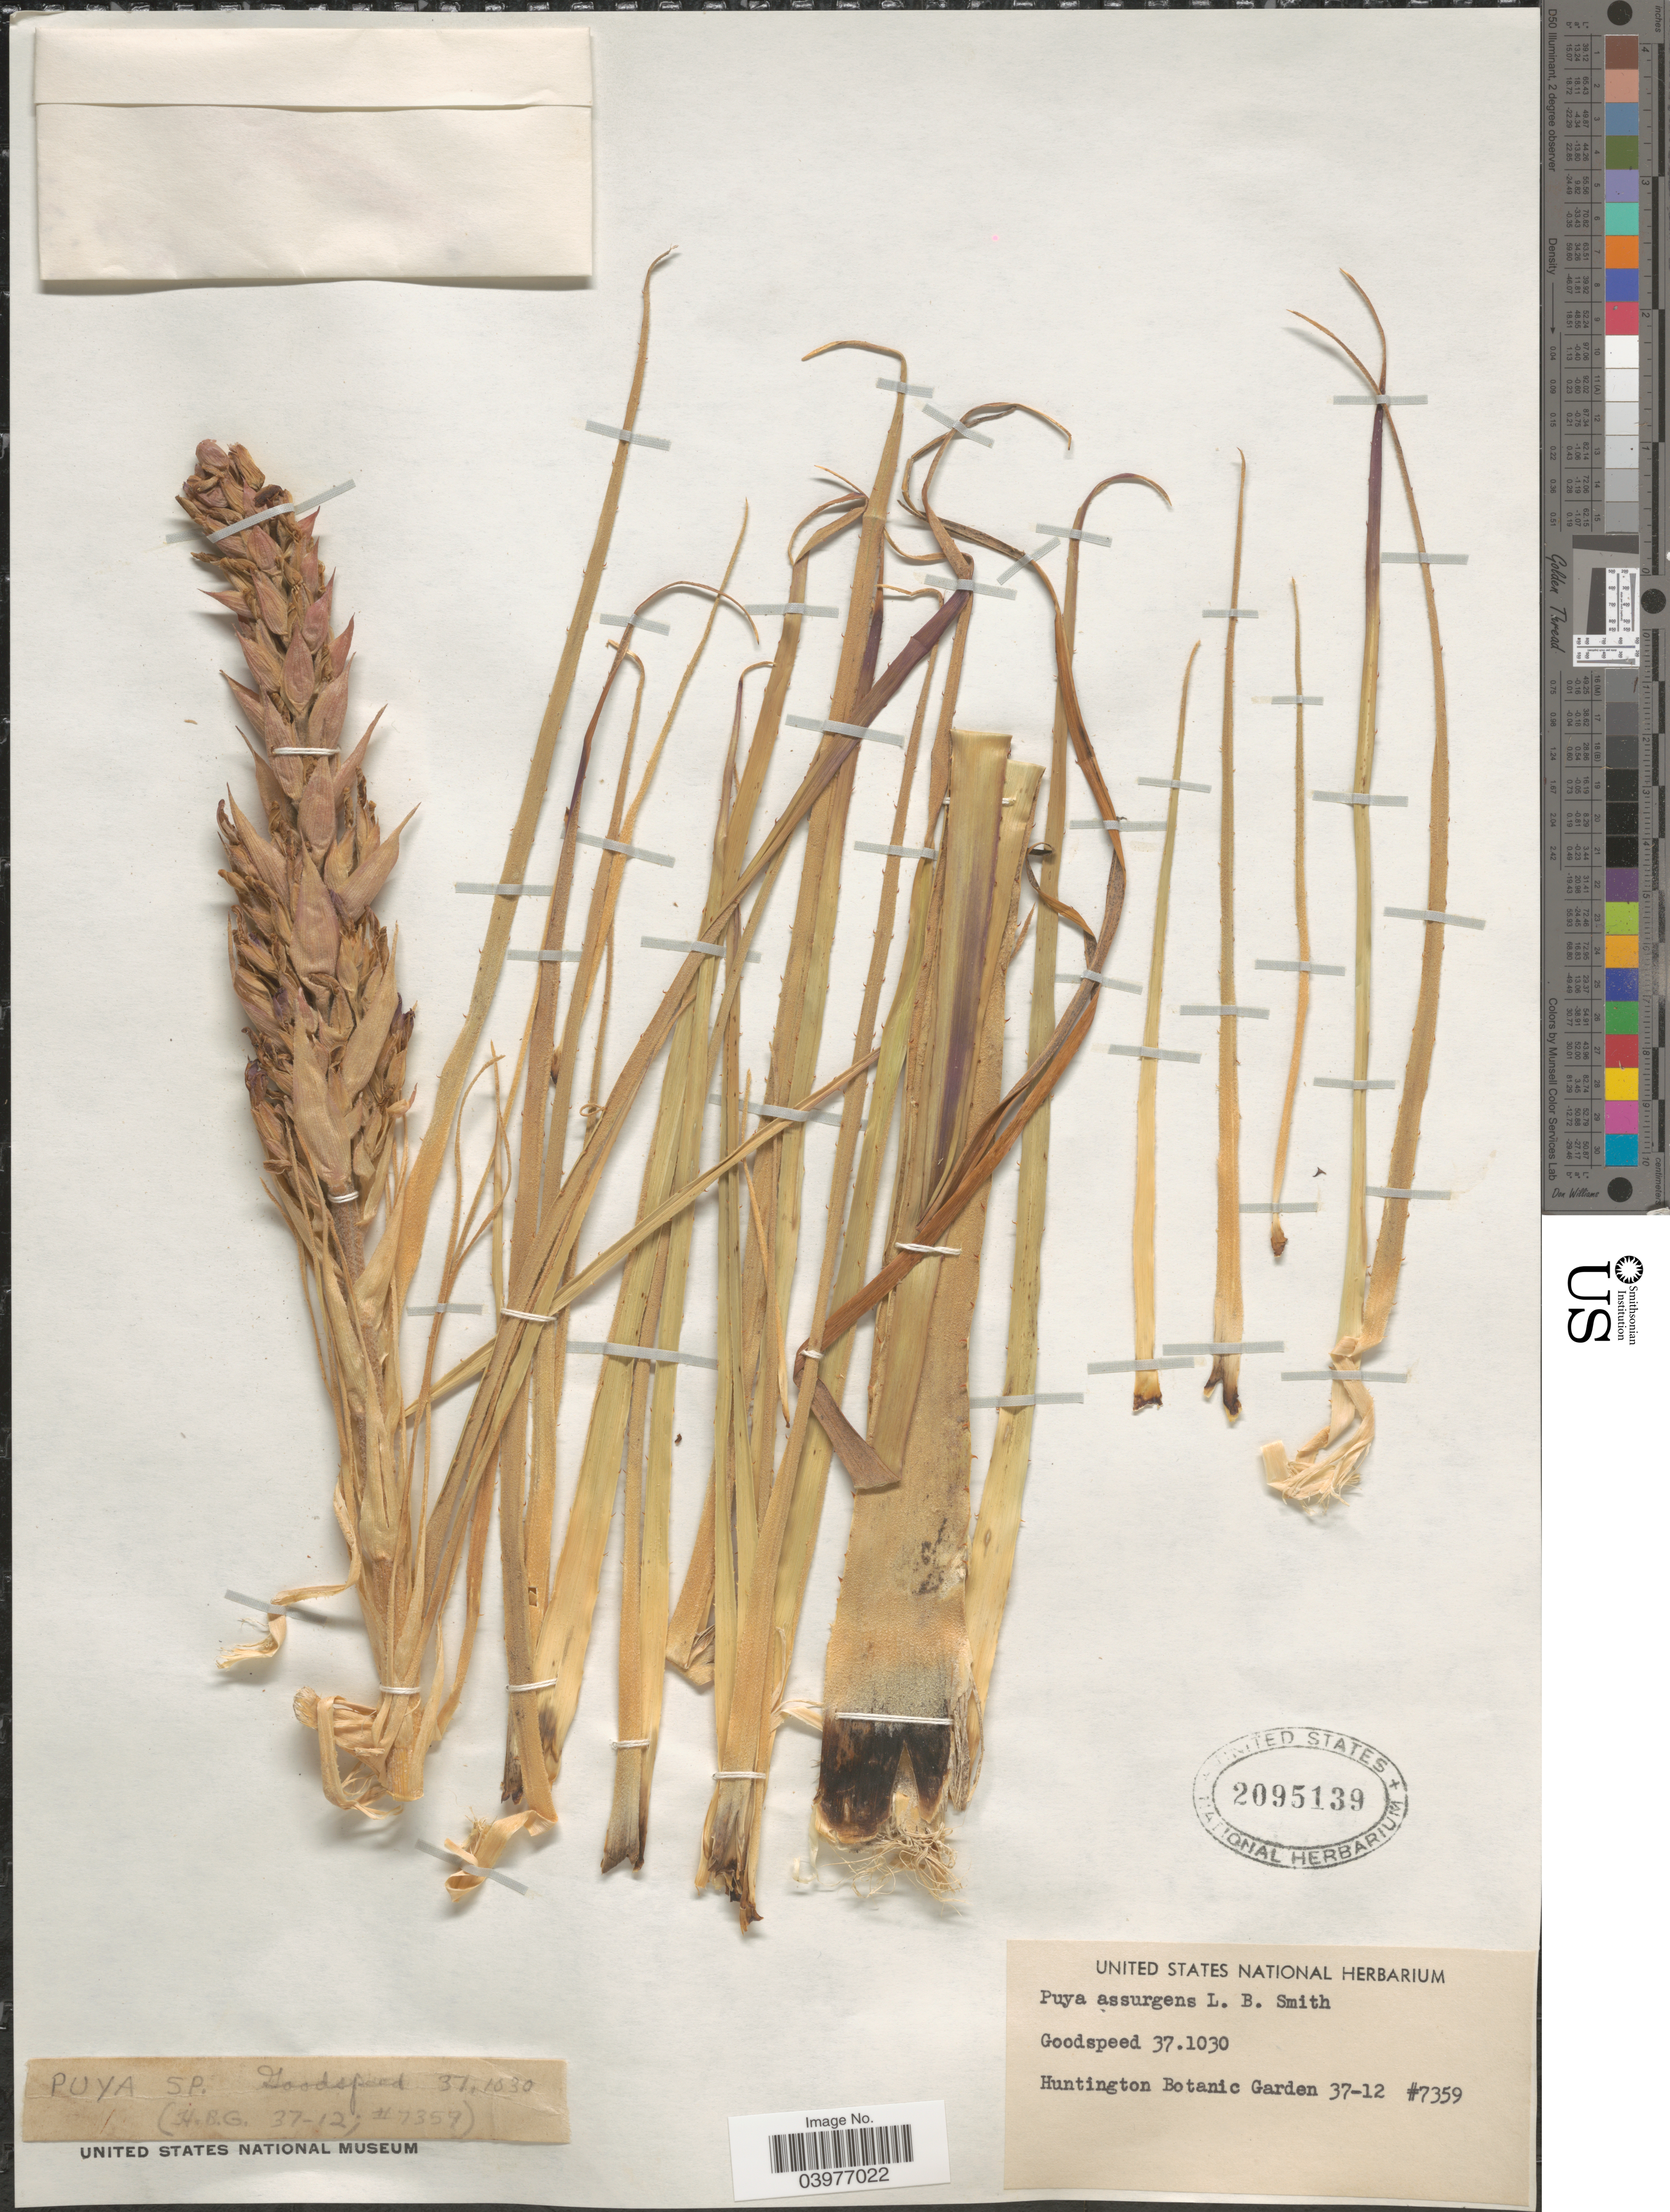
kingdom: Plantae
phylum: Tracheophyta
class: Liliopsida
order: Poales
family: Bromeliaceae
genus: Puya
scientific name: Puya assurgens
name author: L.B. Sm.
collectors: Goodspeed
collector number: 37.1030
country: United States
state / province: California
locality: Huntington Botanic Garden 37-12 #7359.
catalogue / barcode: US 2095139